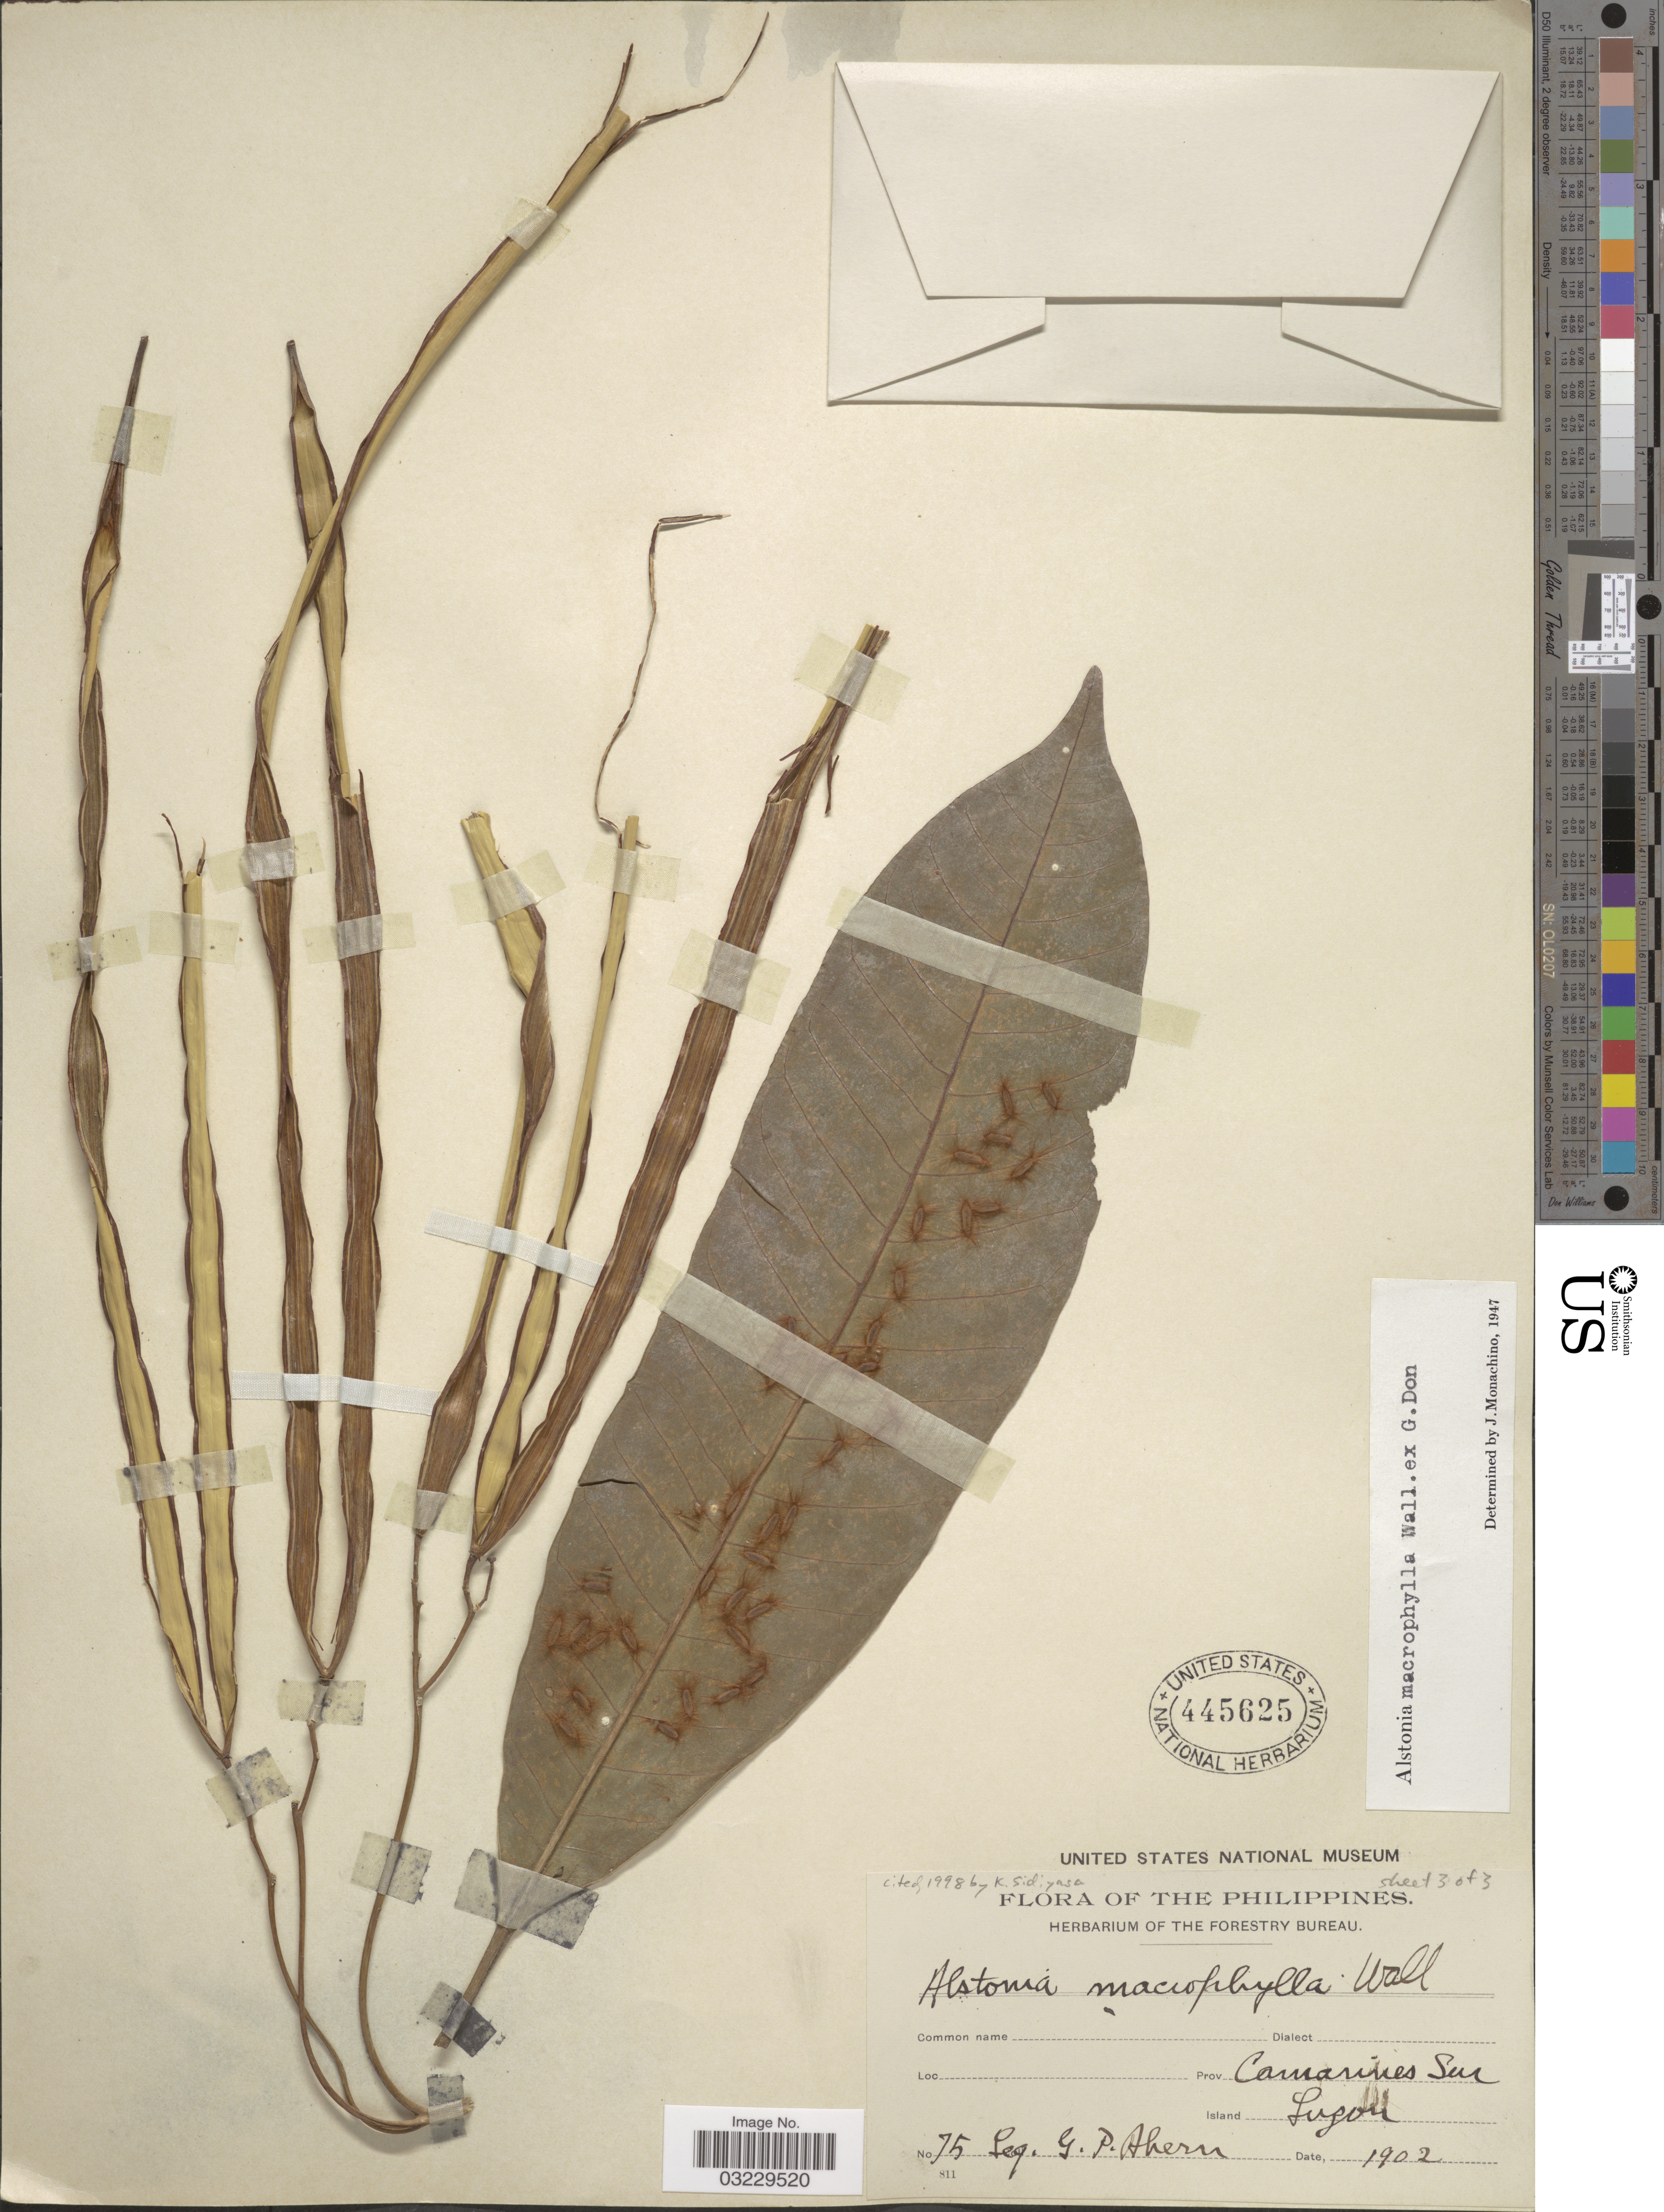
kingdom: Plantae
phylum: Tracheophyta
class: Magnoliopsida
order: Gentianales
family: Apocynaceae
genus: Alstonia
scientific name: Alstonia macrophylla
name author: Wall. ex G. Don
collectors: G. Ahern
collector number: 75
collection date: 1902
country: Philippines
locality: Prov. Camarines Sur, Island Luzon.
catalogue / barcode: US 445625